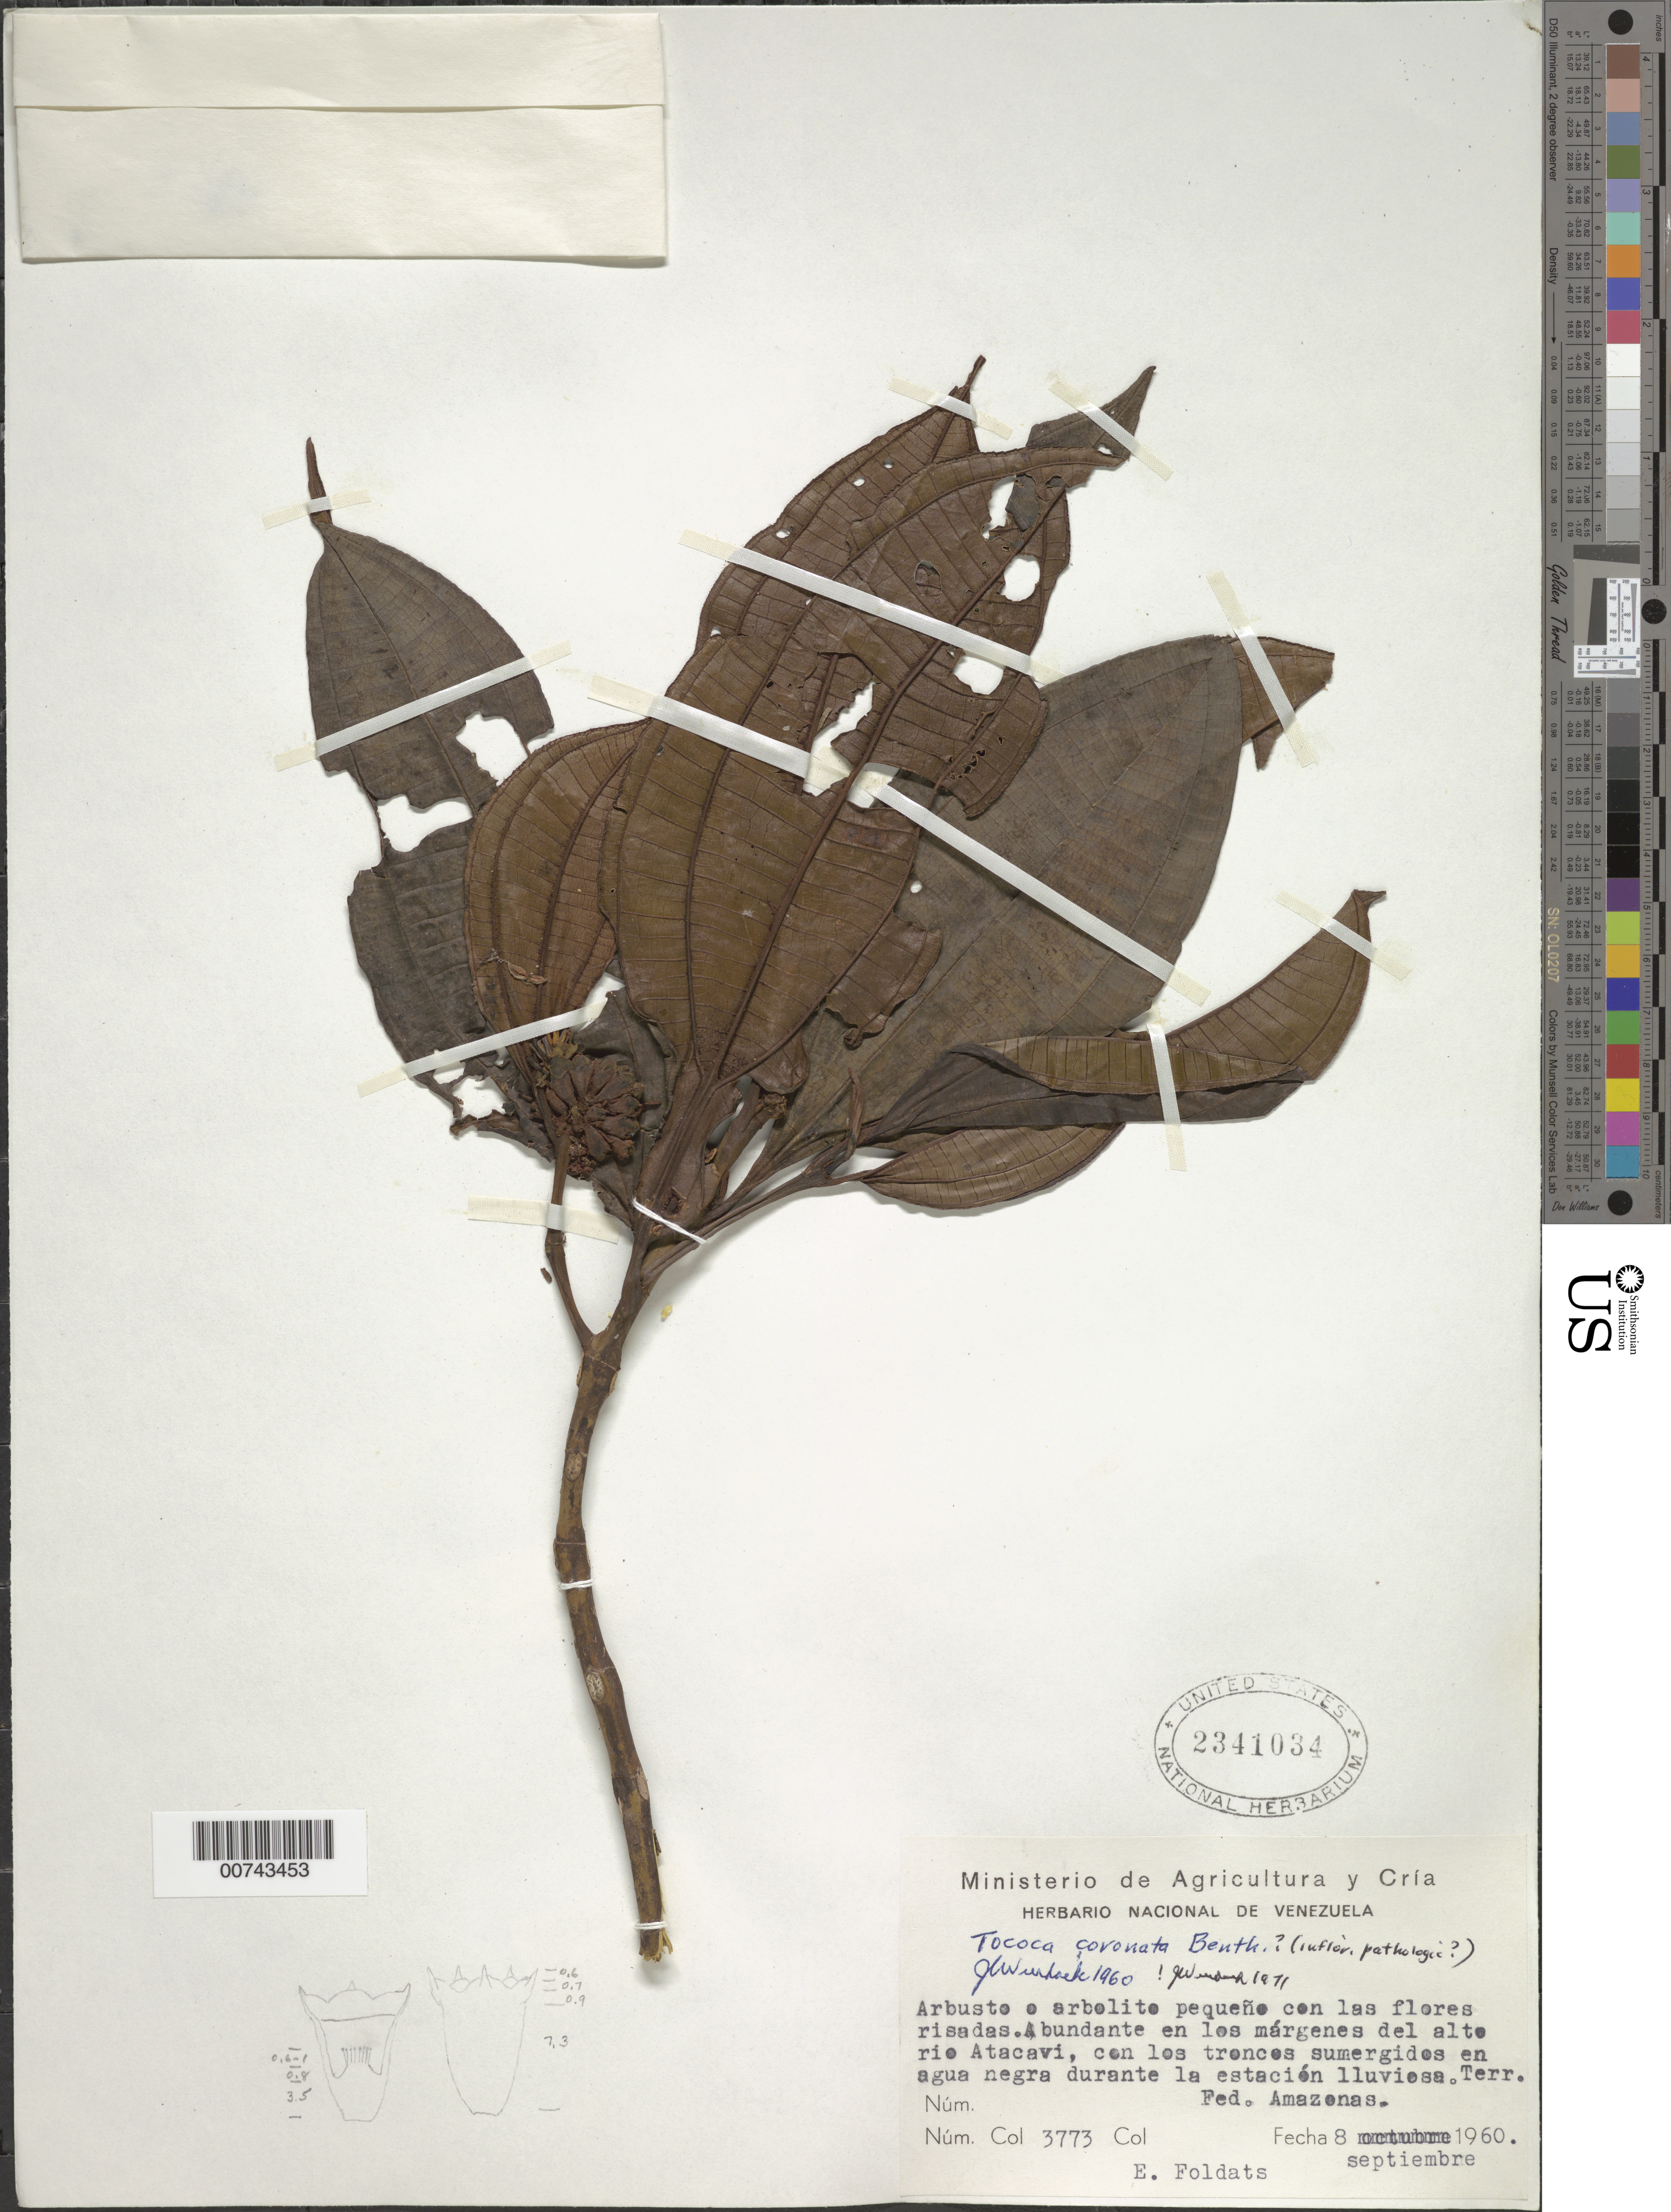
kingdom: Plantae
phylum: Tracheophyta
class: Magnoliopsida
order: Myrtales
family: Melastomataceae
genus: Tococa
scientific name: Tococa coronata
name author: Benth.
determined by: Wurdack, John J., (US), US (UNITED STATES)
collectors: E. Foldats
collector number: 3773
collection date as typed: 8-Sep-60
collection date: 1960-09-08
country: Venezuela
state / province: Amazonas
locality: Río Atacavi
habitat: Margenes del alto río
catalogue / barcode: US 2341034